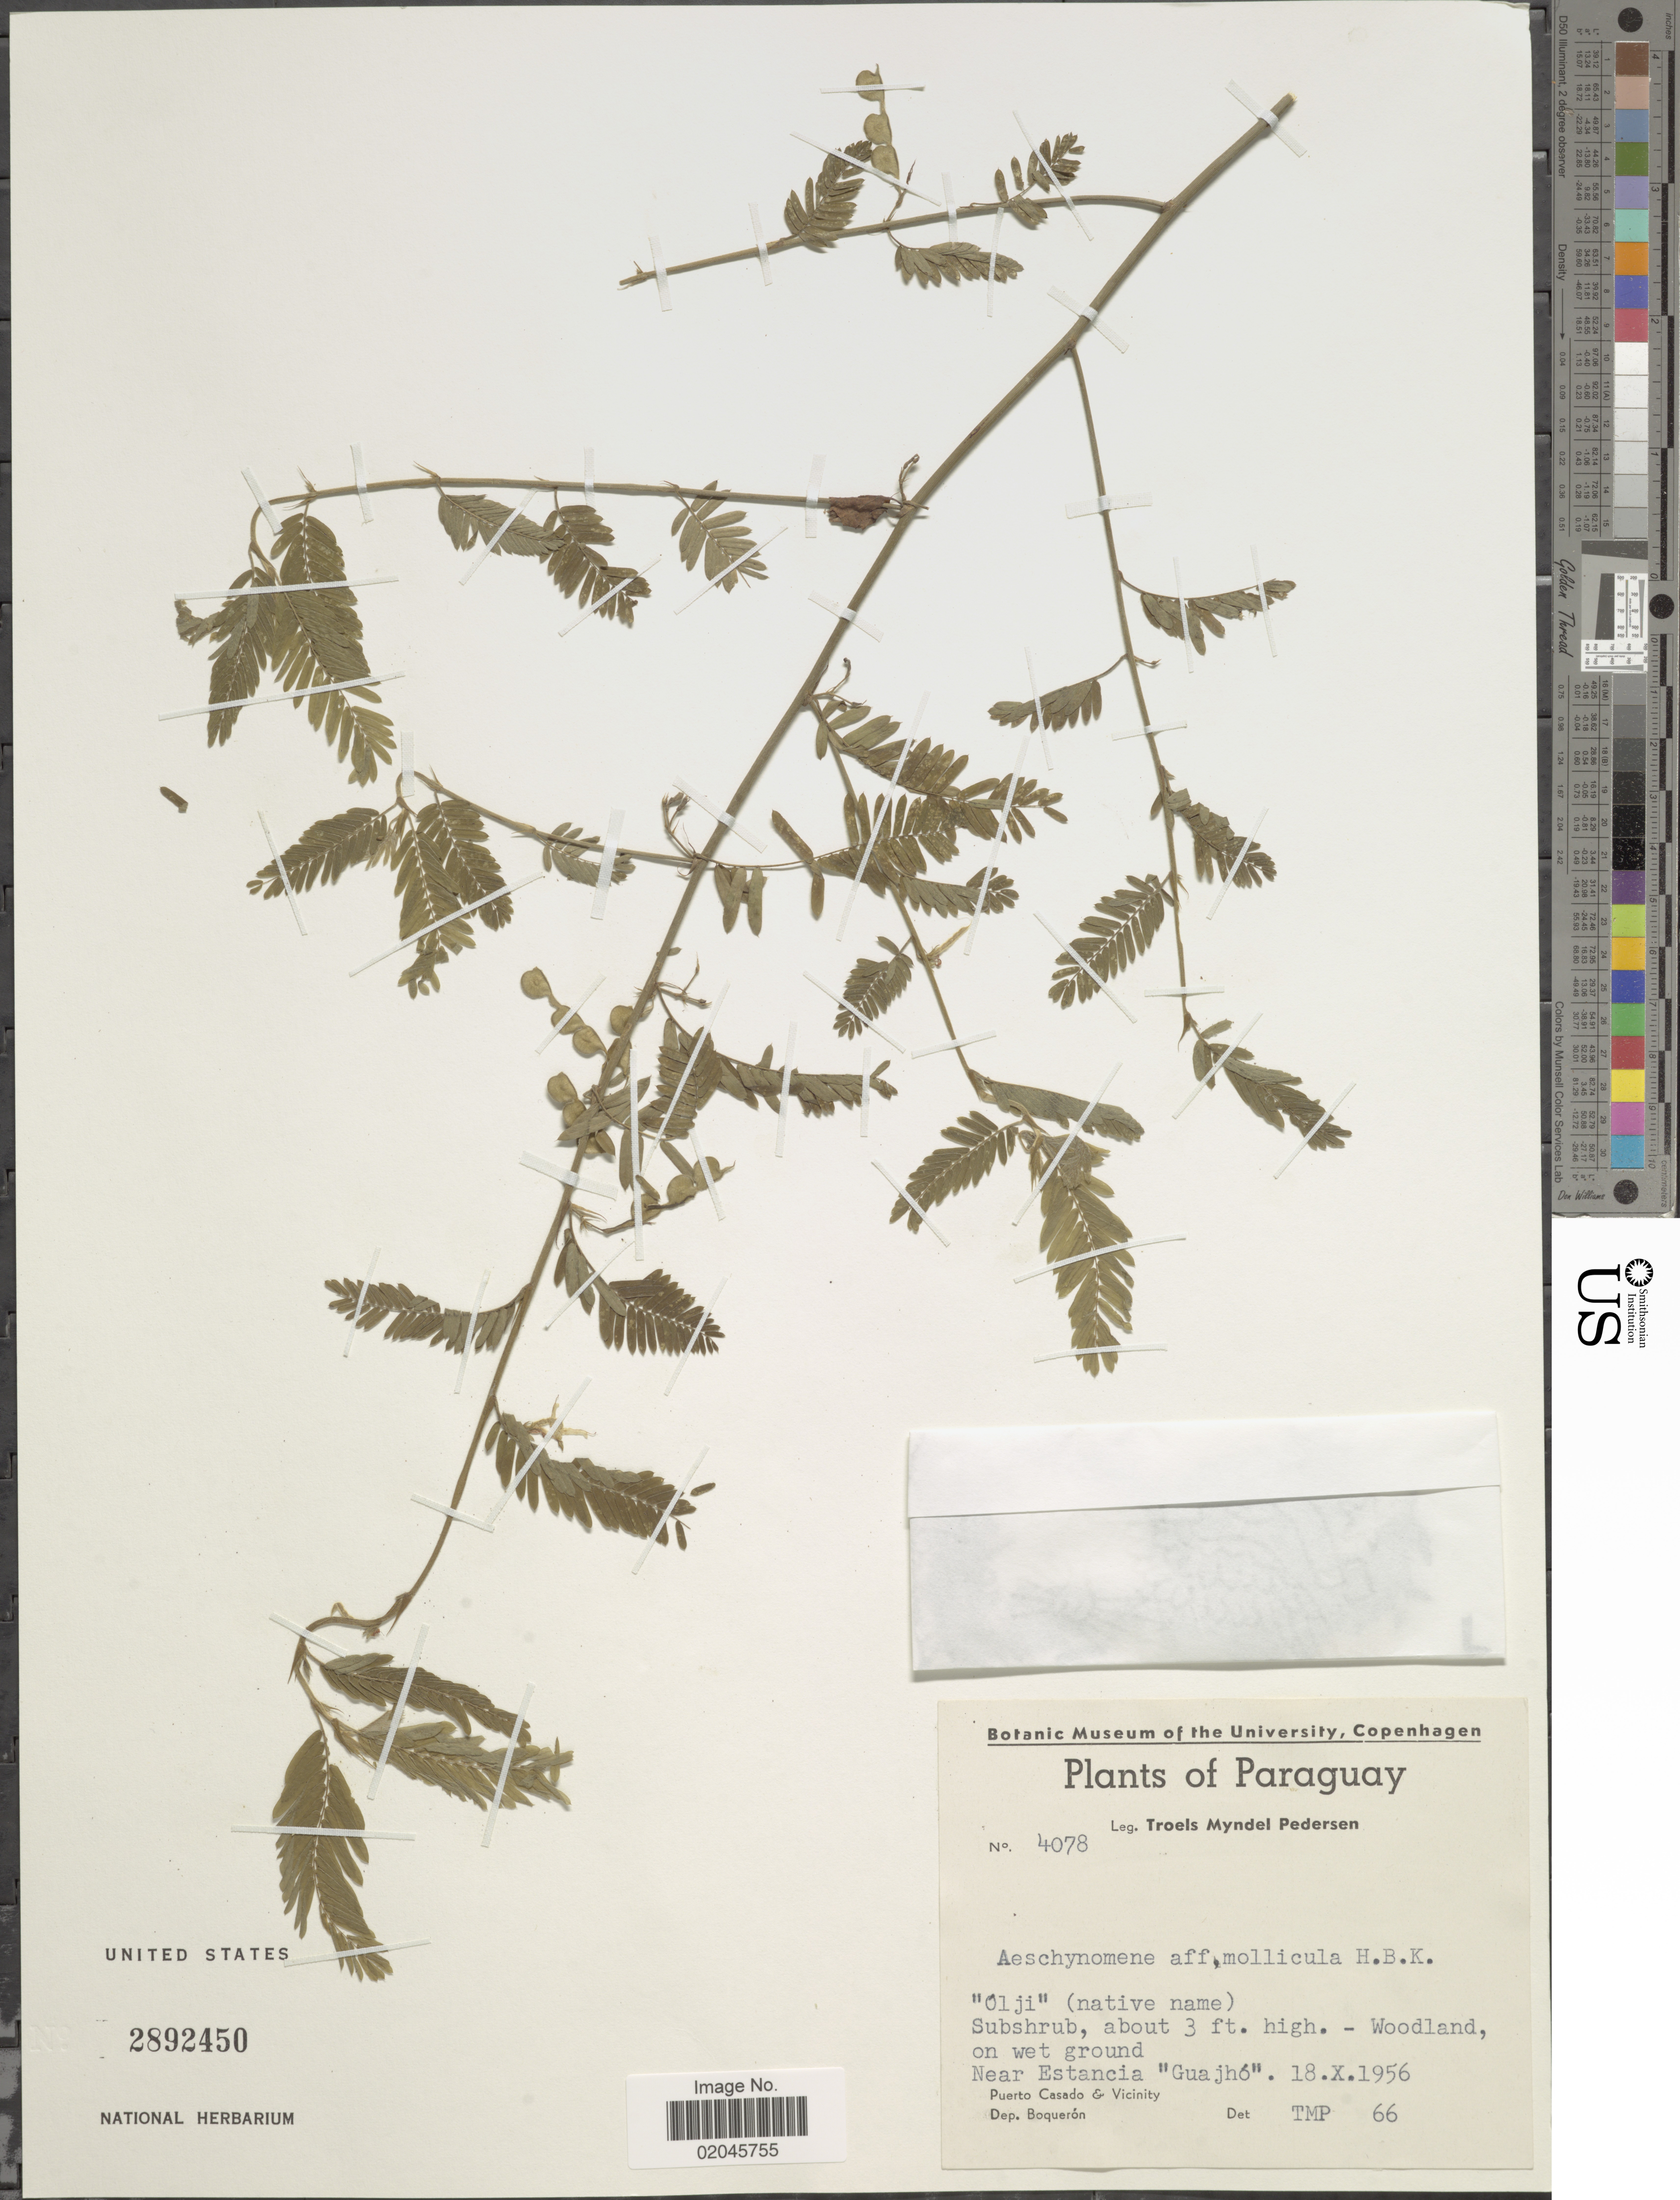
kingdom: Plantae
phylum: Tracheophyta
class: Magnoliopsida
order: Fabales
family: Fabaceae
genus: Aeschynomene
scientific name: Aeschynomene mollicula var. mollicula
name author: Kunth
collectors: T. Pederson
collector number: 4078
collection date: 1956-10-18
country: Paraguay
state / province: Boqueron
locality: Woodland, on wet ground, near Estancia "Guajho", Puerto Casado & Vicinity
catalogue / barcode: US 2892450